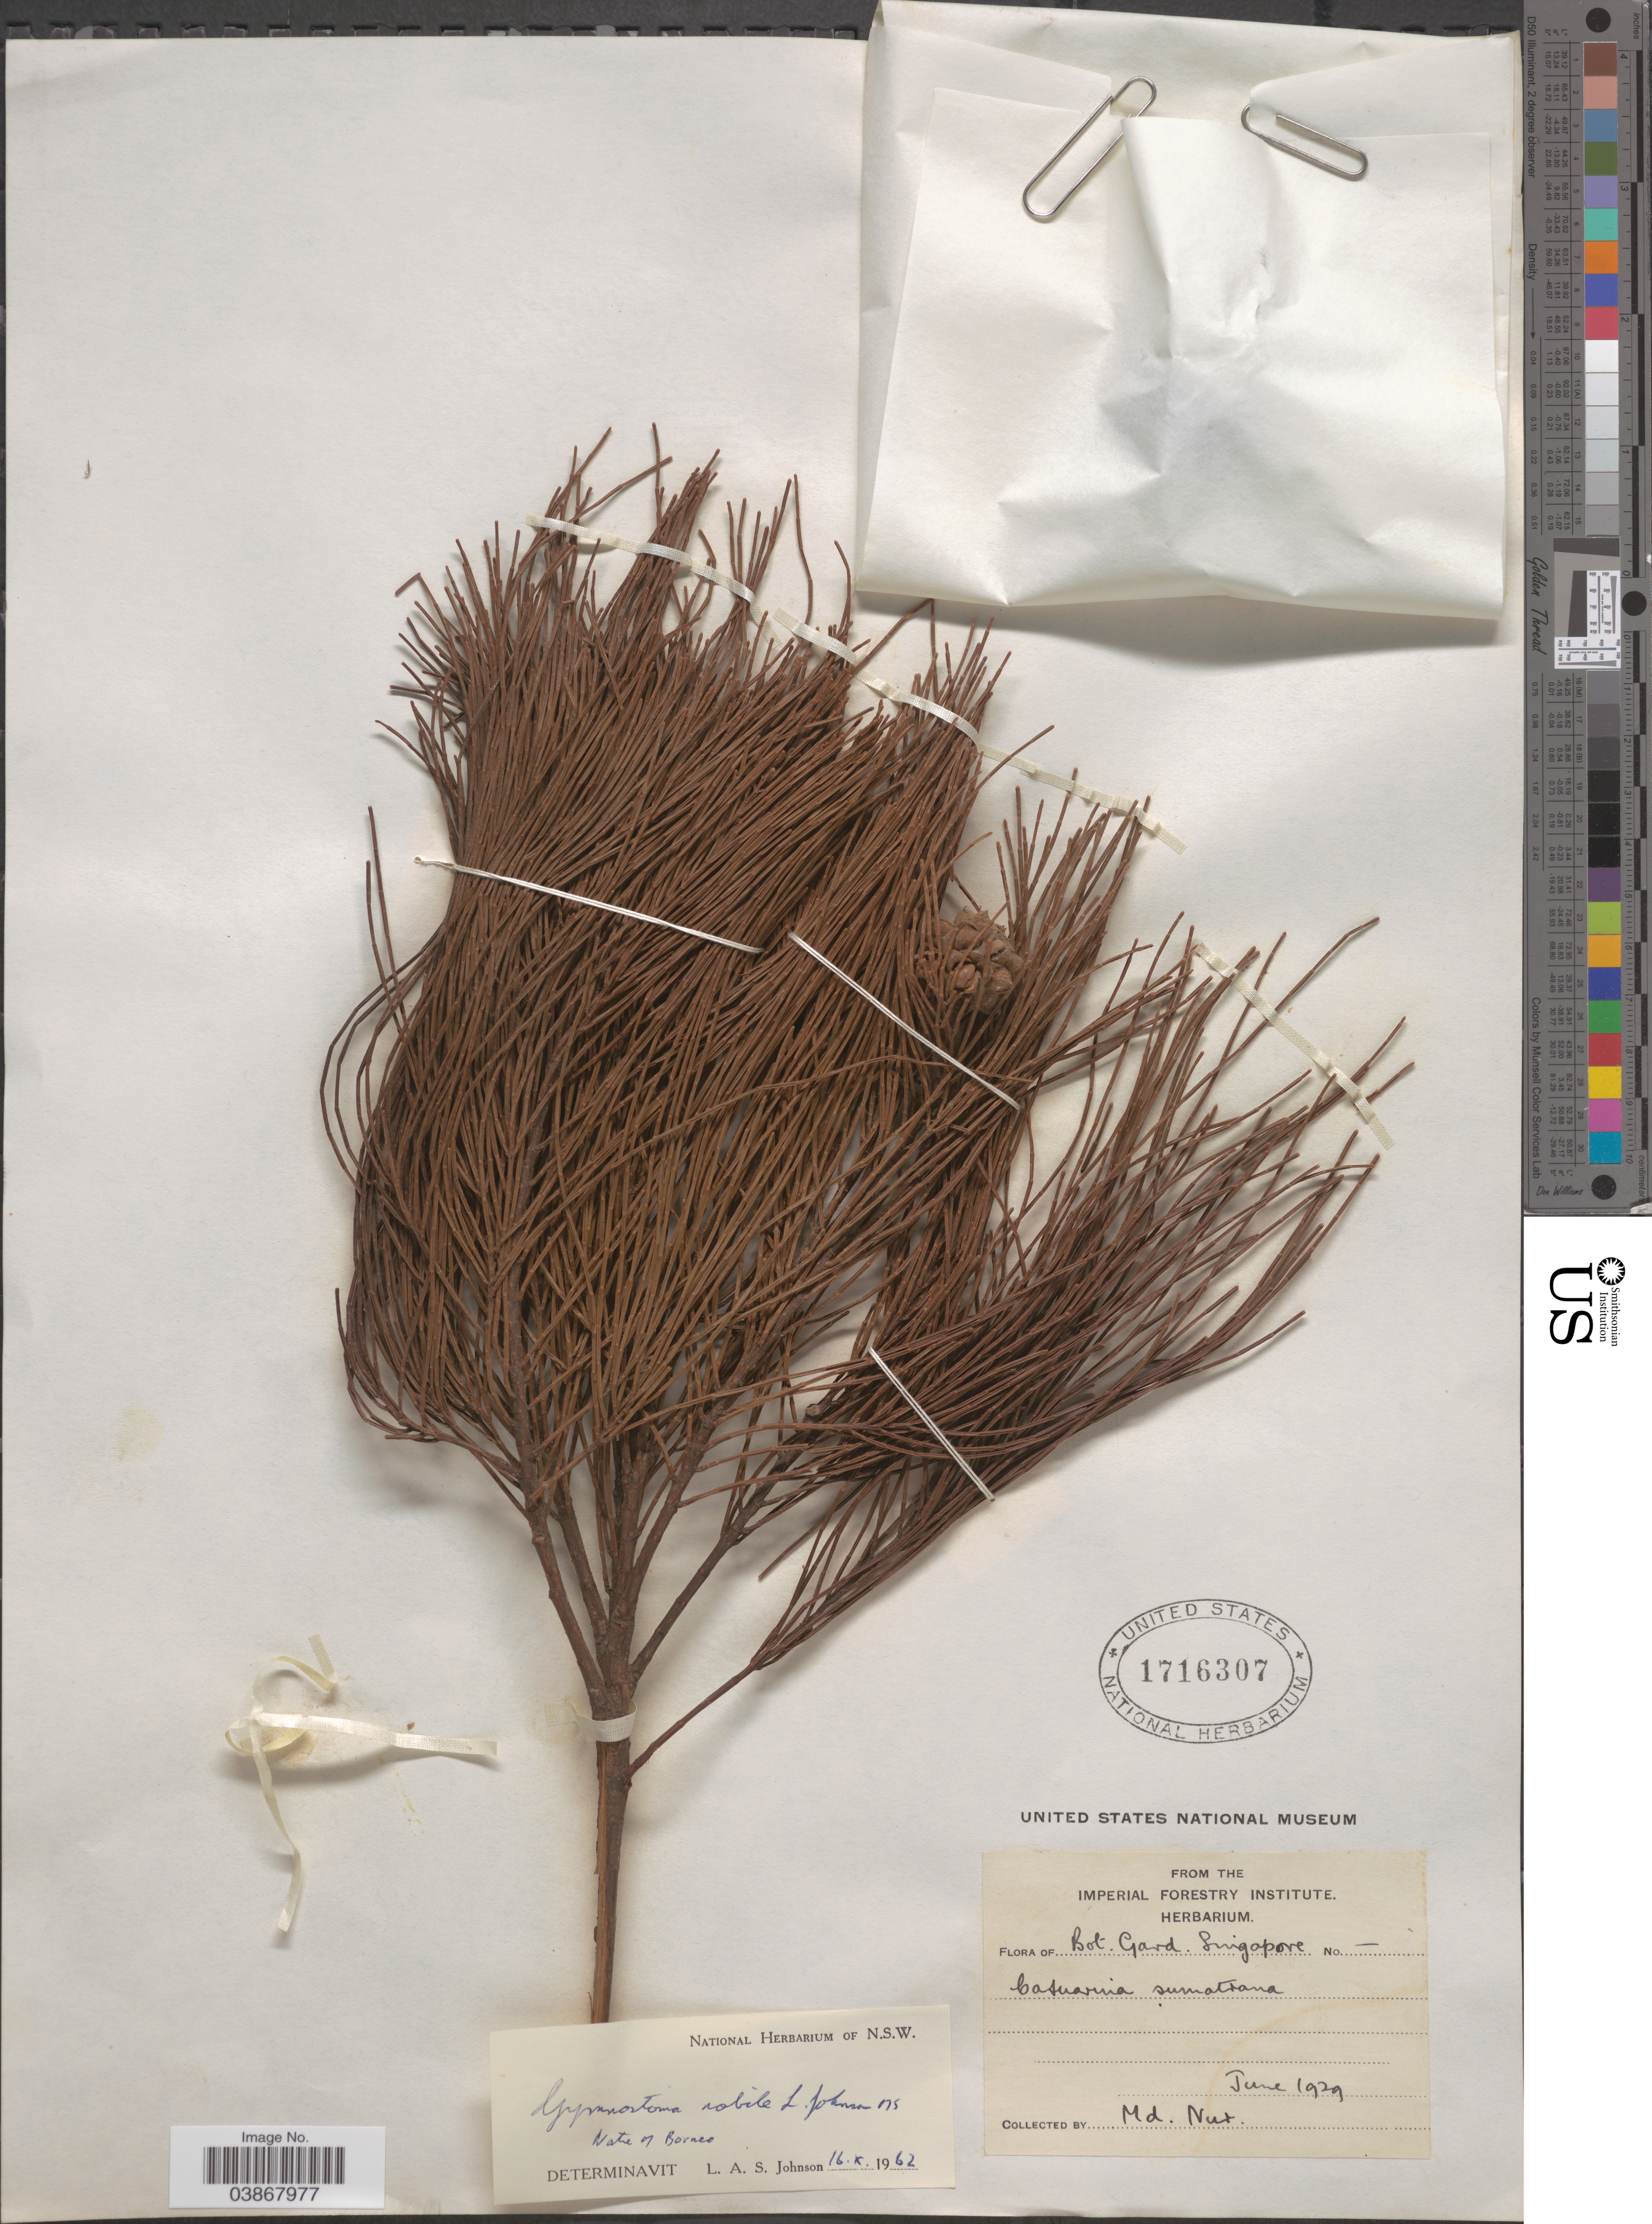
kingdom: Plantae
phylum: Tracheophyta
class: Magnoliopsida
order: Fagales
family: Casuarinaceae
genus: Gymnostoma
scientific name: Gymnostoma nobile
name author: (Whitmore) L.A.S. Johnson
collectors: M. Nur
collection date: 1929-06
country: Singapore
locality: Bot. Gard. Singapore.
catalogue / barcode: US 1716307